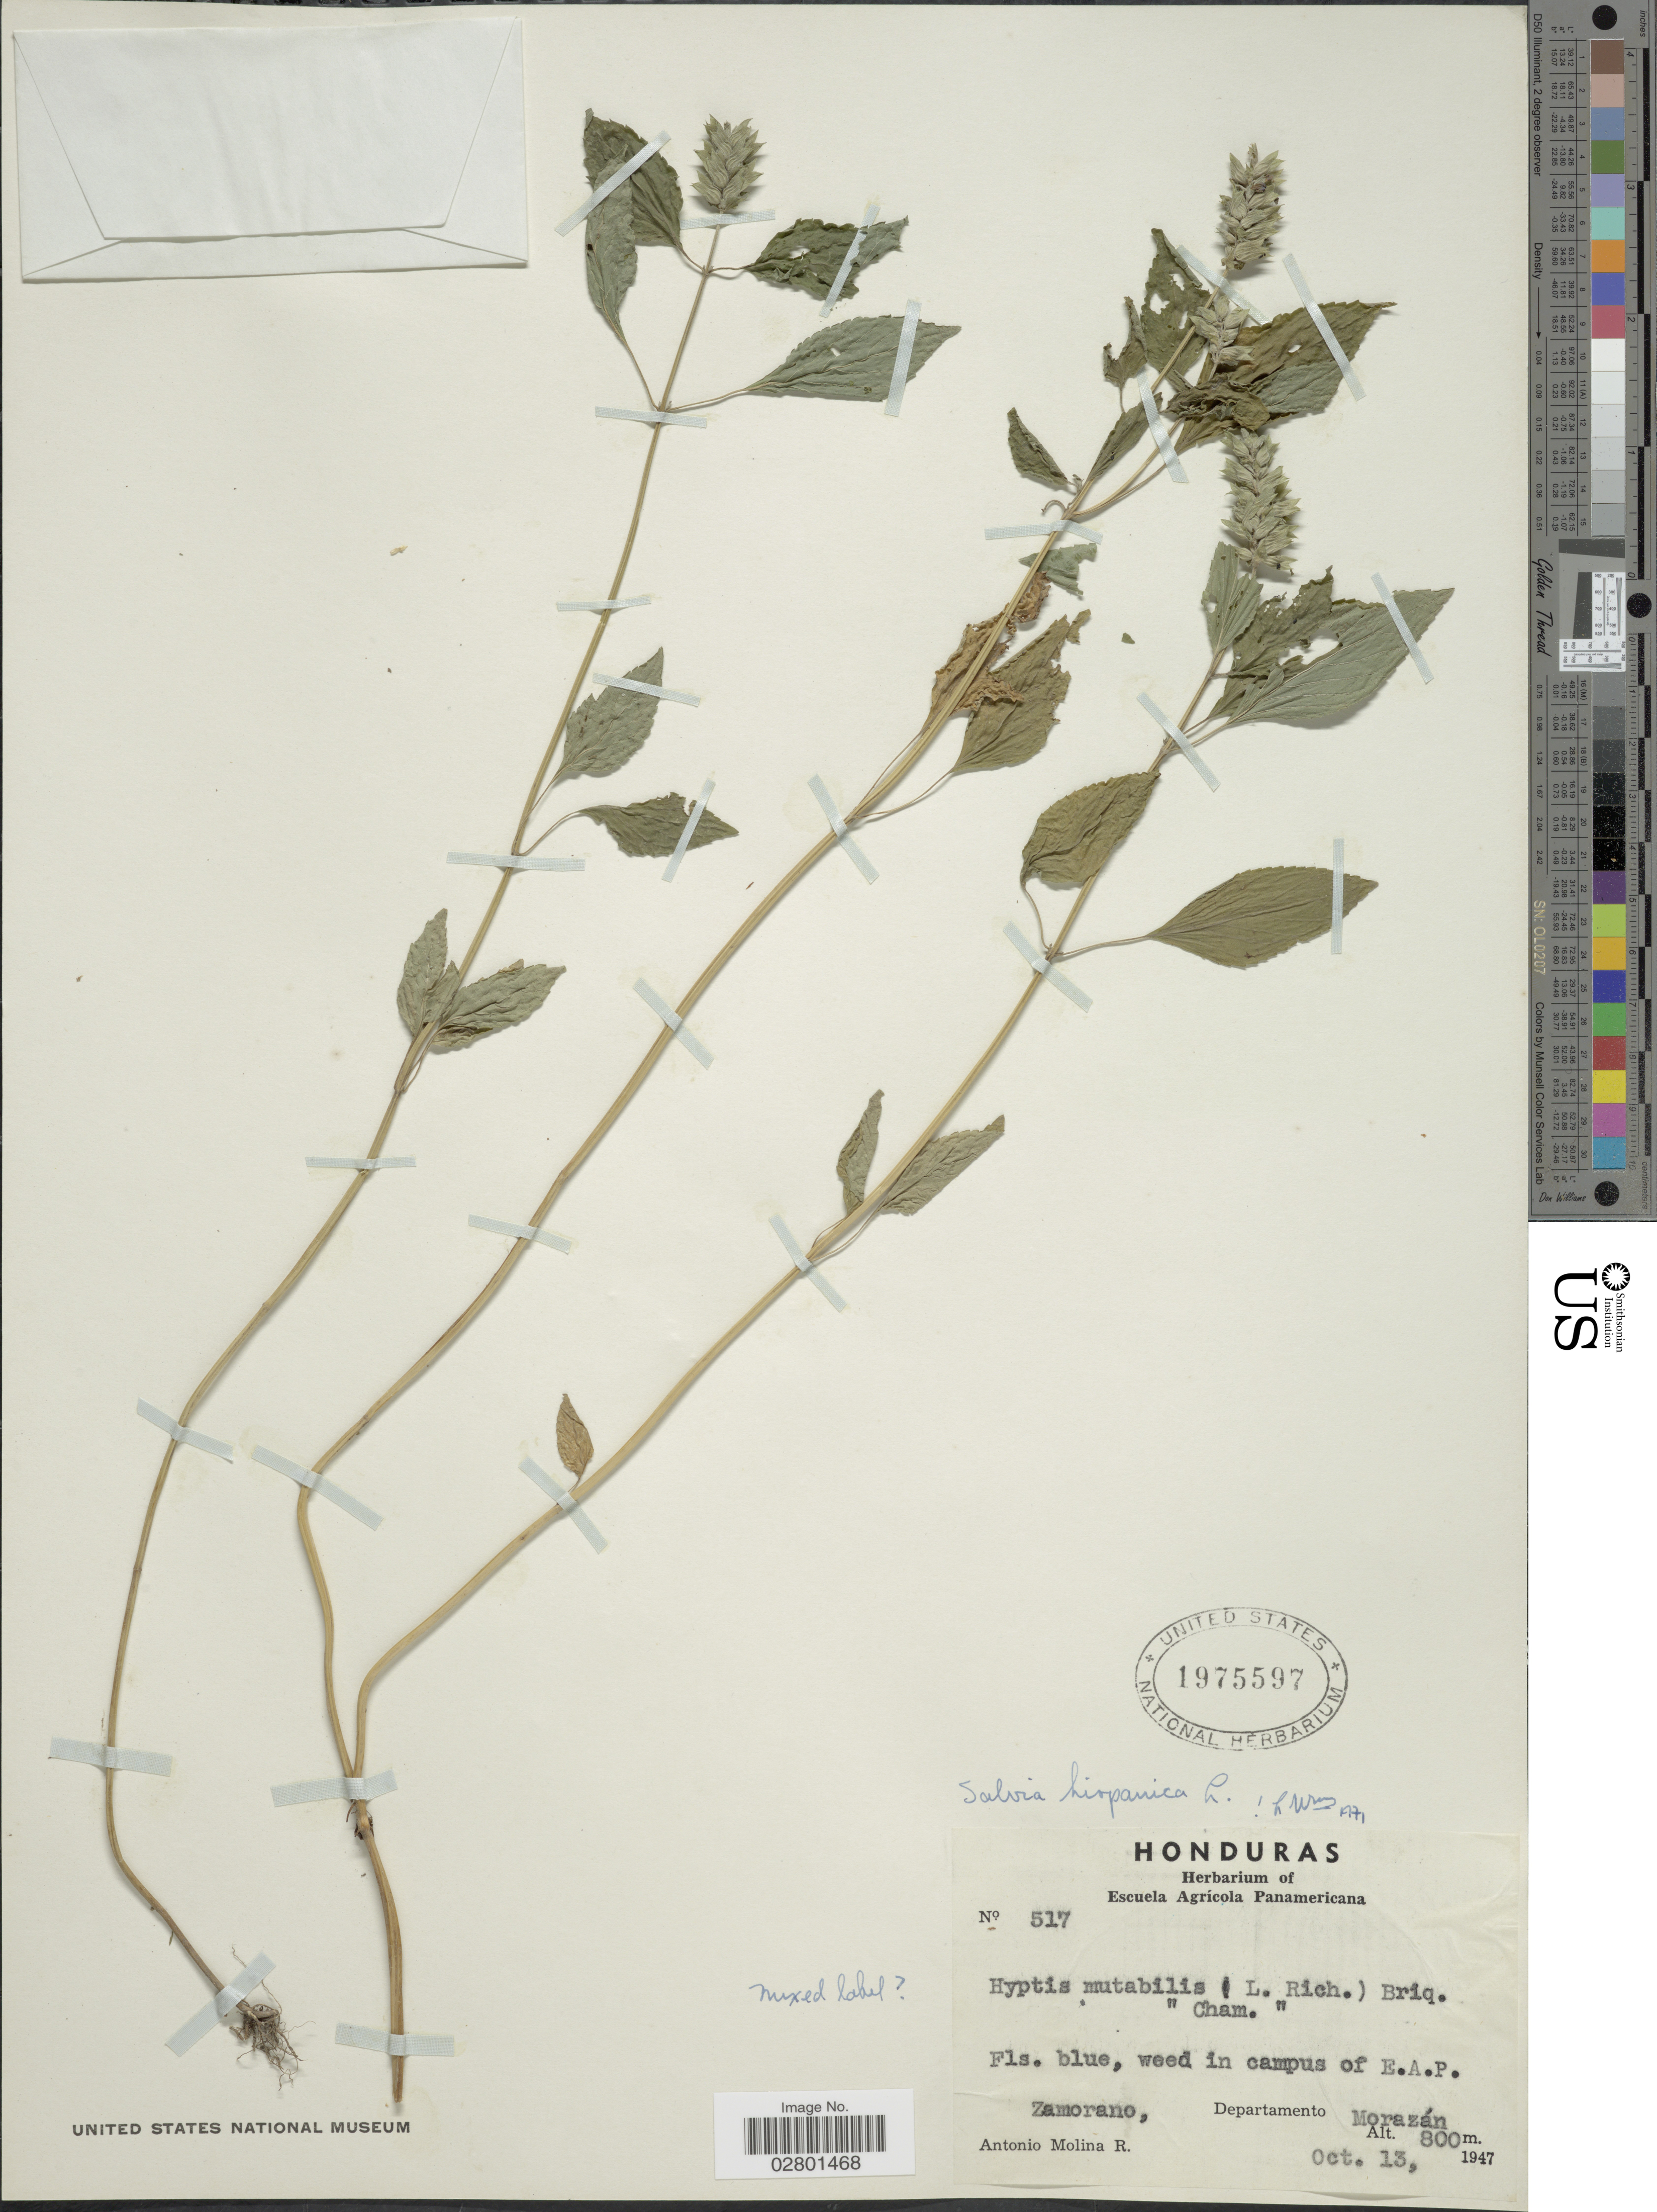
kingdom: Plantae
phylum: Tracheophyta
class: Magnoliopsida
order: Lamiales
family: Lamiaceae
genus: Salvia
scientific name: Salvia hispanica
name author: L.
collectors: A. Molina R.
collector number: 517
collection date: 1947-10-13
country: Honduras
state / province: Fco. Morazán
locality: Weed in campus of E.A.P., Zamorano, Departamento Morazán.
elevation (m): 800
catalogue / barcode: US 1975597